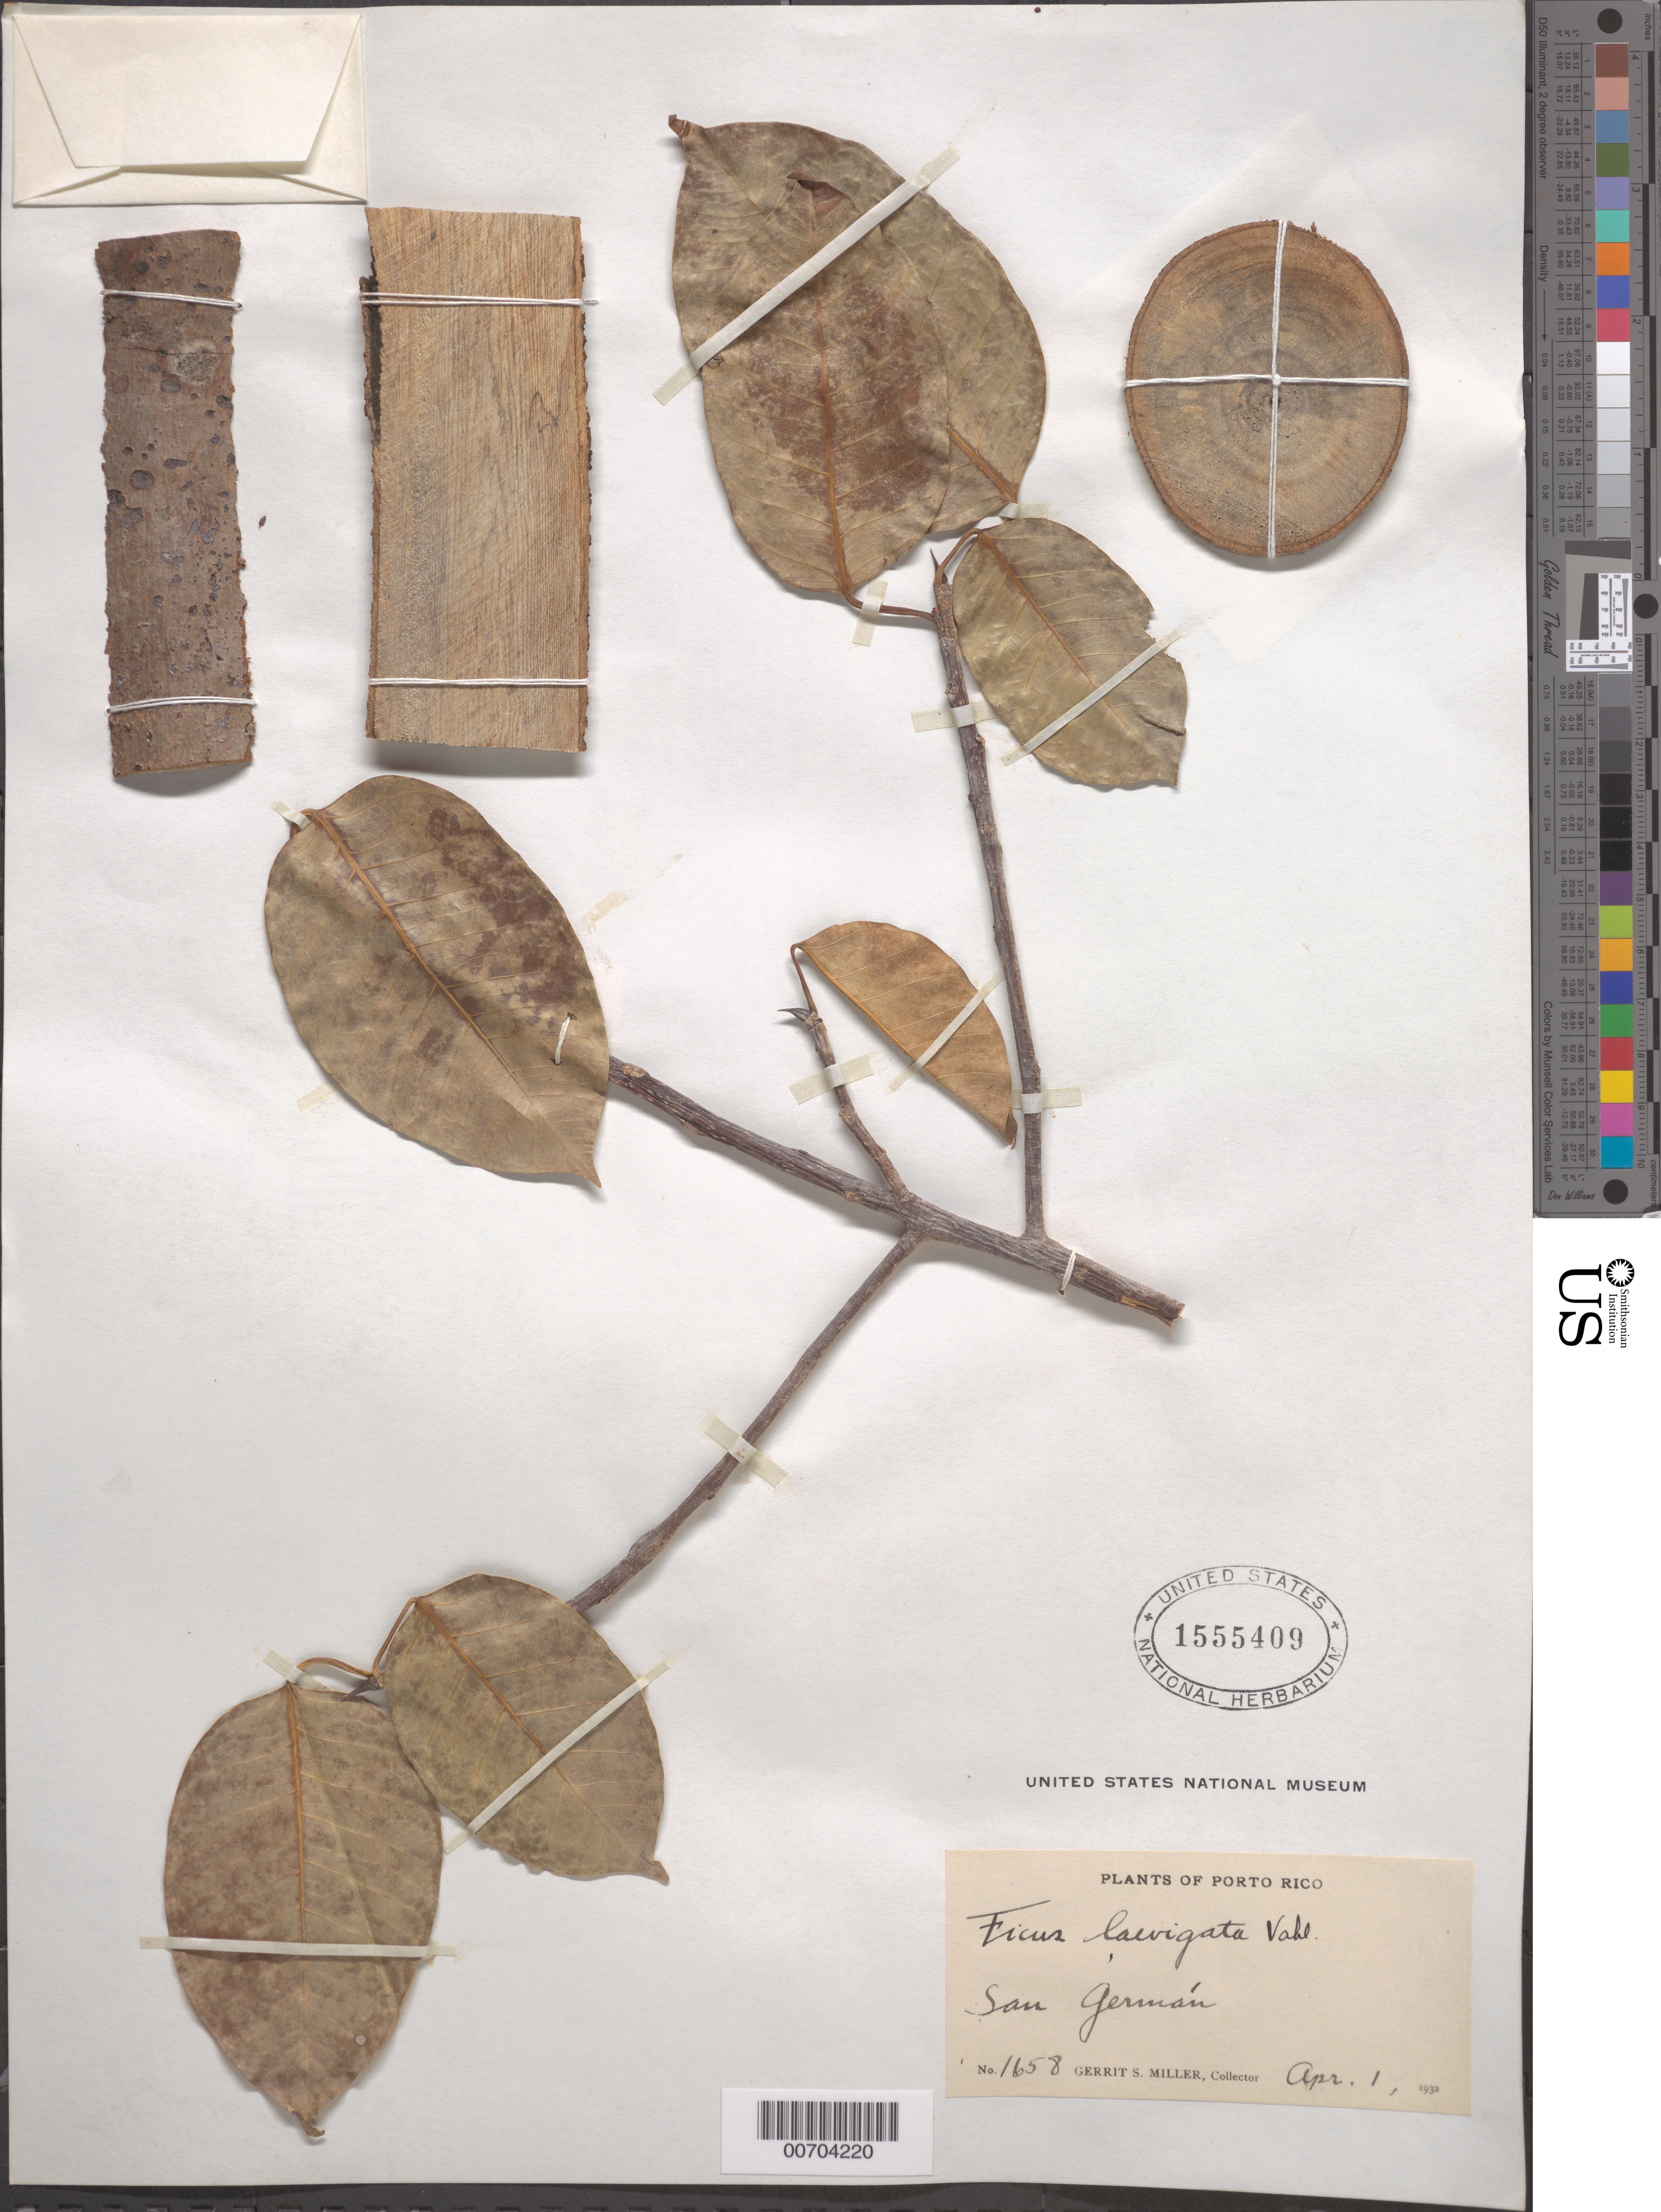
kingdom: Plantae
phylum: Tracheophyta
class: Magnoliopsida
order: Rosales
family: Moraceae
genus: Ficus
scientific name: Ficus laevigata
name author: Vahl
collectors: G. S. Miller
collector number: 1658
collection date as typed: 01 Apr 1932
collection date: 1932-04-01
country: Puerto Rico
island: Greater Antilles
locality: San Germán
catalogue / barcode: US 1555409